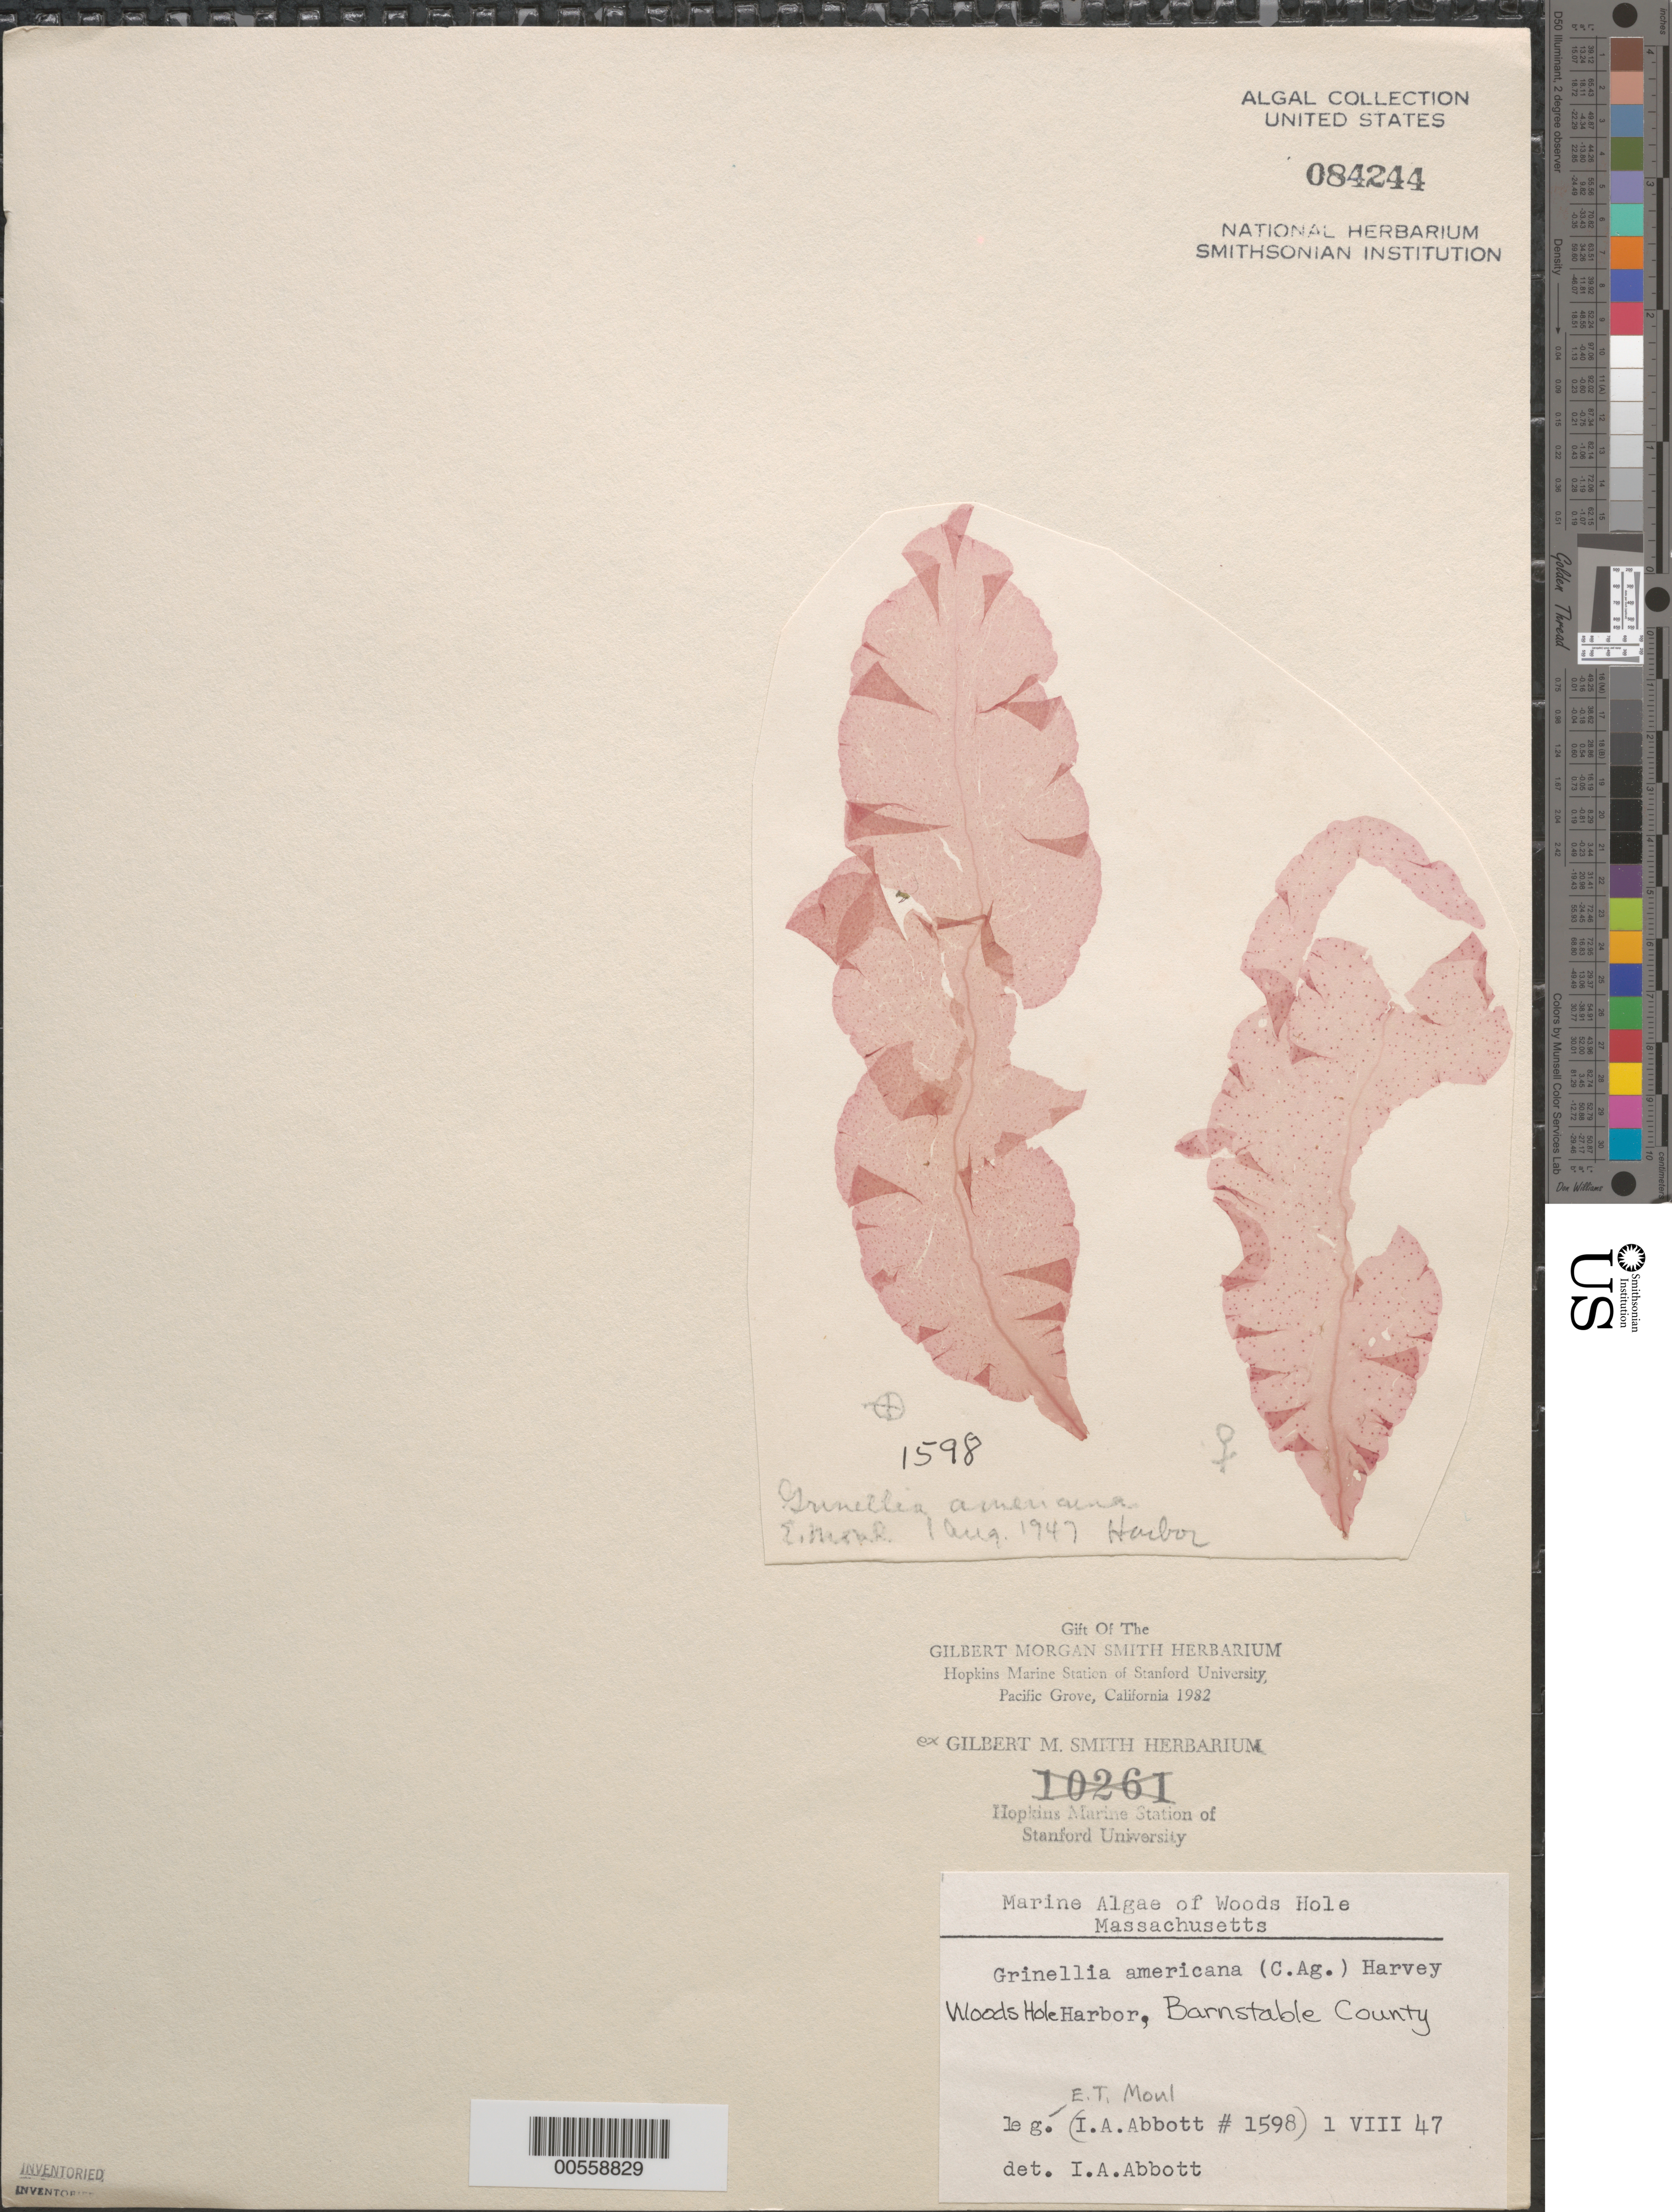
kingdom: Plantae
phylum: Rhodophyta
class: Florideophyceae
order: Ceramiales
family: Delesseriaceae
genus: Grinnellia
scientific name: Grinnellia americana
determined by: Abbott, Isabella A.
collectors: E. T. Moul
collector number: IAA 1598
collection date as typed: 01 Aug 1947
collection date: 1947-08-01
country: United States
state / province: Massachusetts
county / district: Barnstable County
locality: Woods Hole Harbor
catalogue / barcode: US 84244